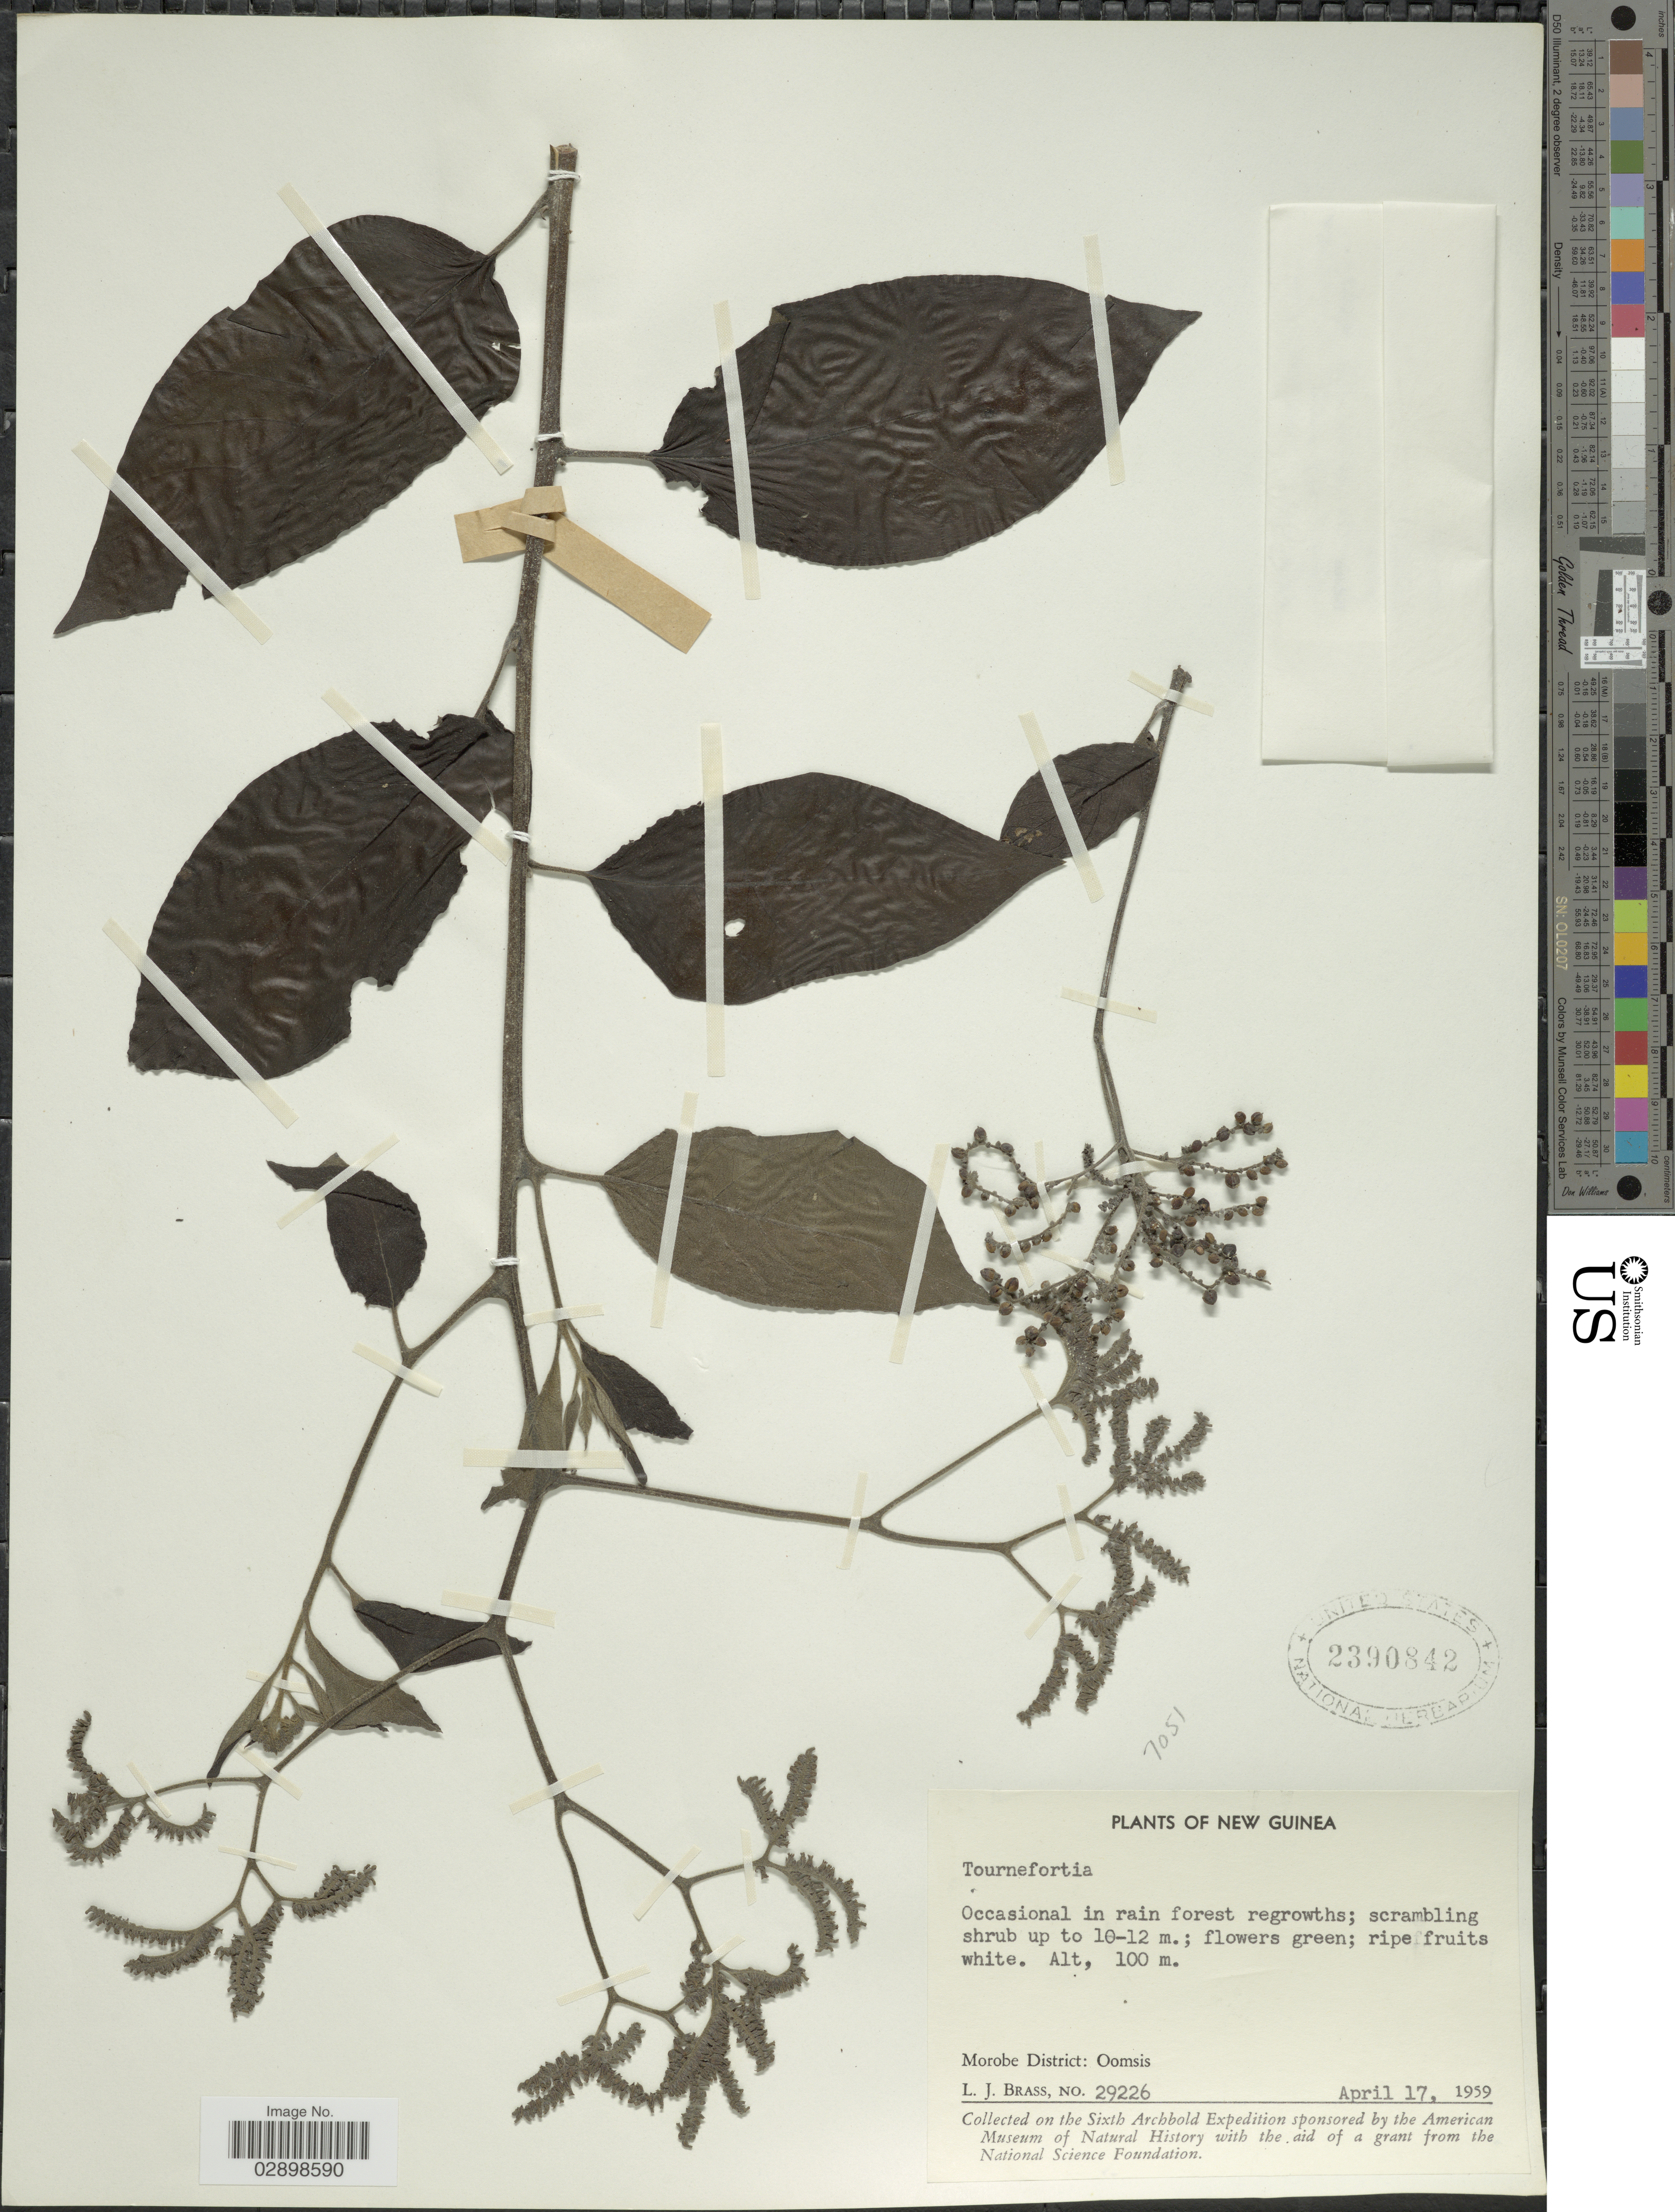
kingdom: Plantae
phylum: Tracheophyta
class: Magnoliopsida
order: Boraginales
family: Heliotropiaceae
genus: Tournefortia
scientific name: Tournefortia sarmentosa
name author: Lam.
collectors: L. J. Brass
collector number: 29226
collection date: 1959-04-17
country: Papua New Guinea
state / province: Morobe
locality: New Guinea. Morobe District: Oomsis.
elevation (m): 100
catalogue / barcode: US 2390842